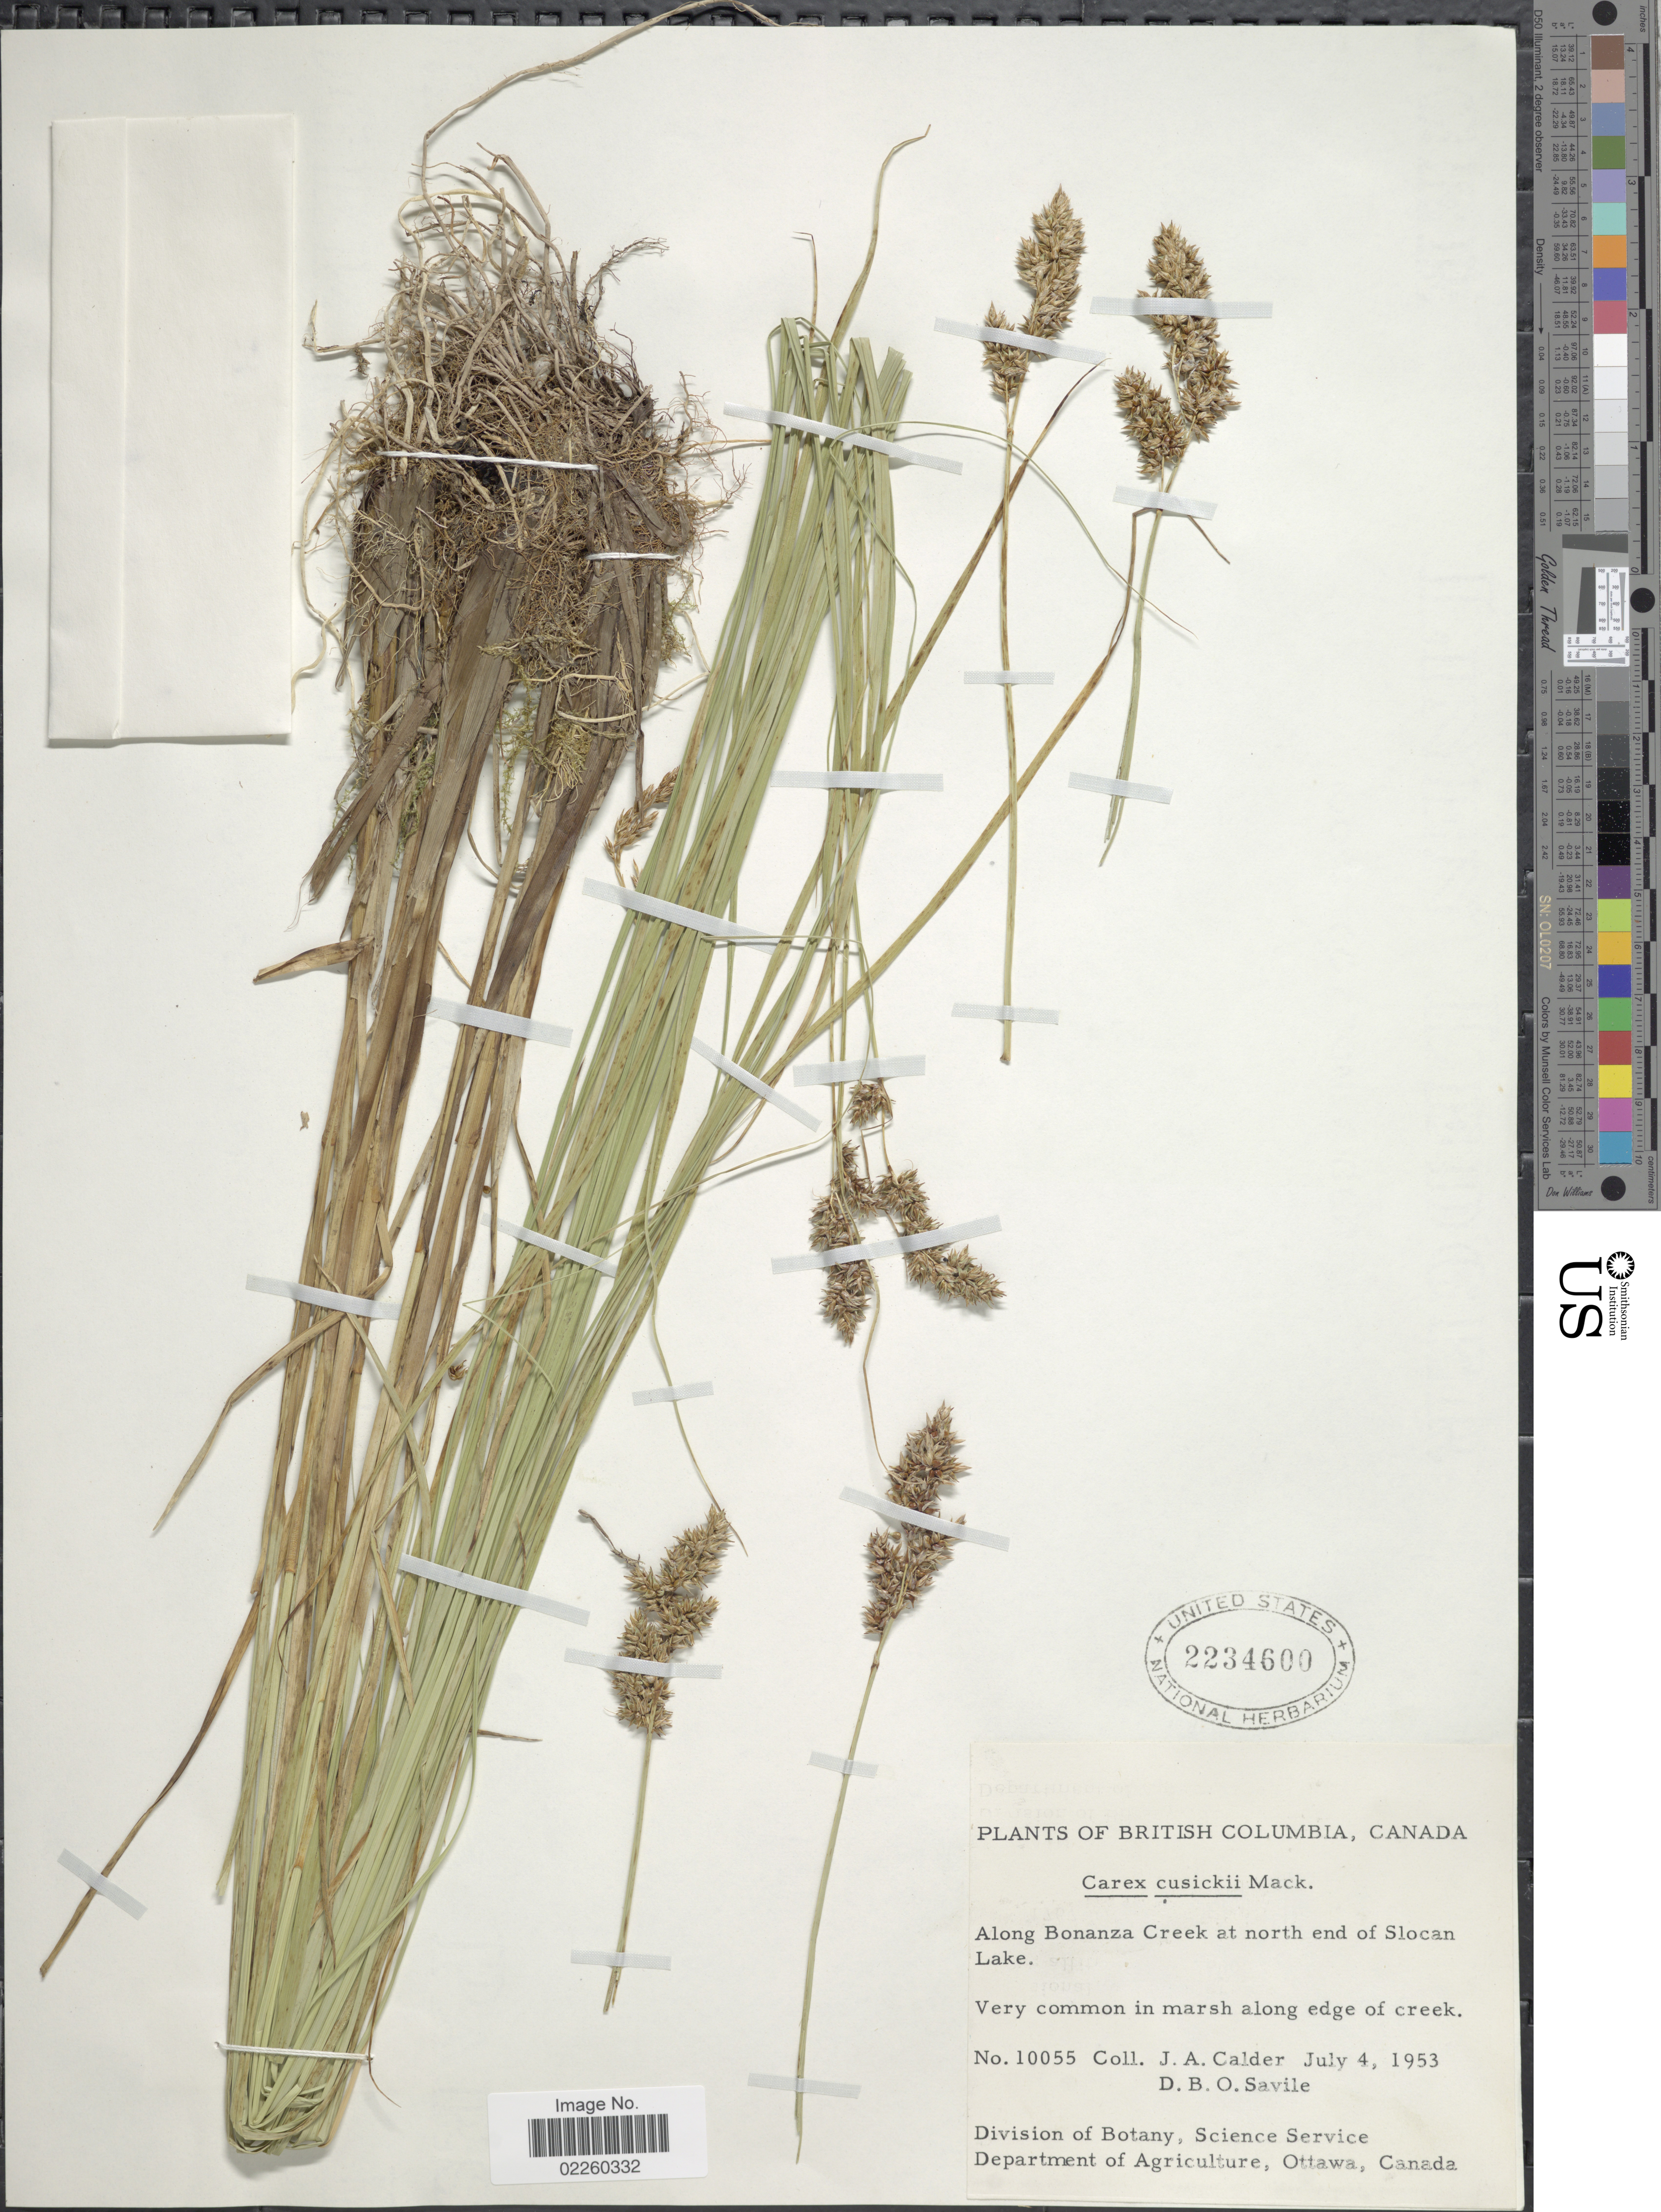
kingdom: Plantae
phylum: Tracheophyta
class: Liliopsida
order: Poales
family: Cyperaceae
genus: Carex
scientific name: Carex cusickii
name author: Mack.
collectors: J. A. Calder & D. Savile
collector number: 10055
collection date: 1953-07-04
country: Canada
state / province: British Columbia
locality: Along Bonanza Creek at north end of Slocan Lake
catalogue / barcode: US 2234600